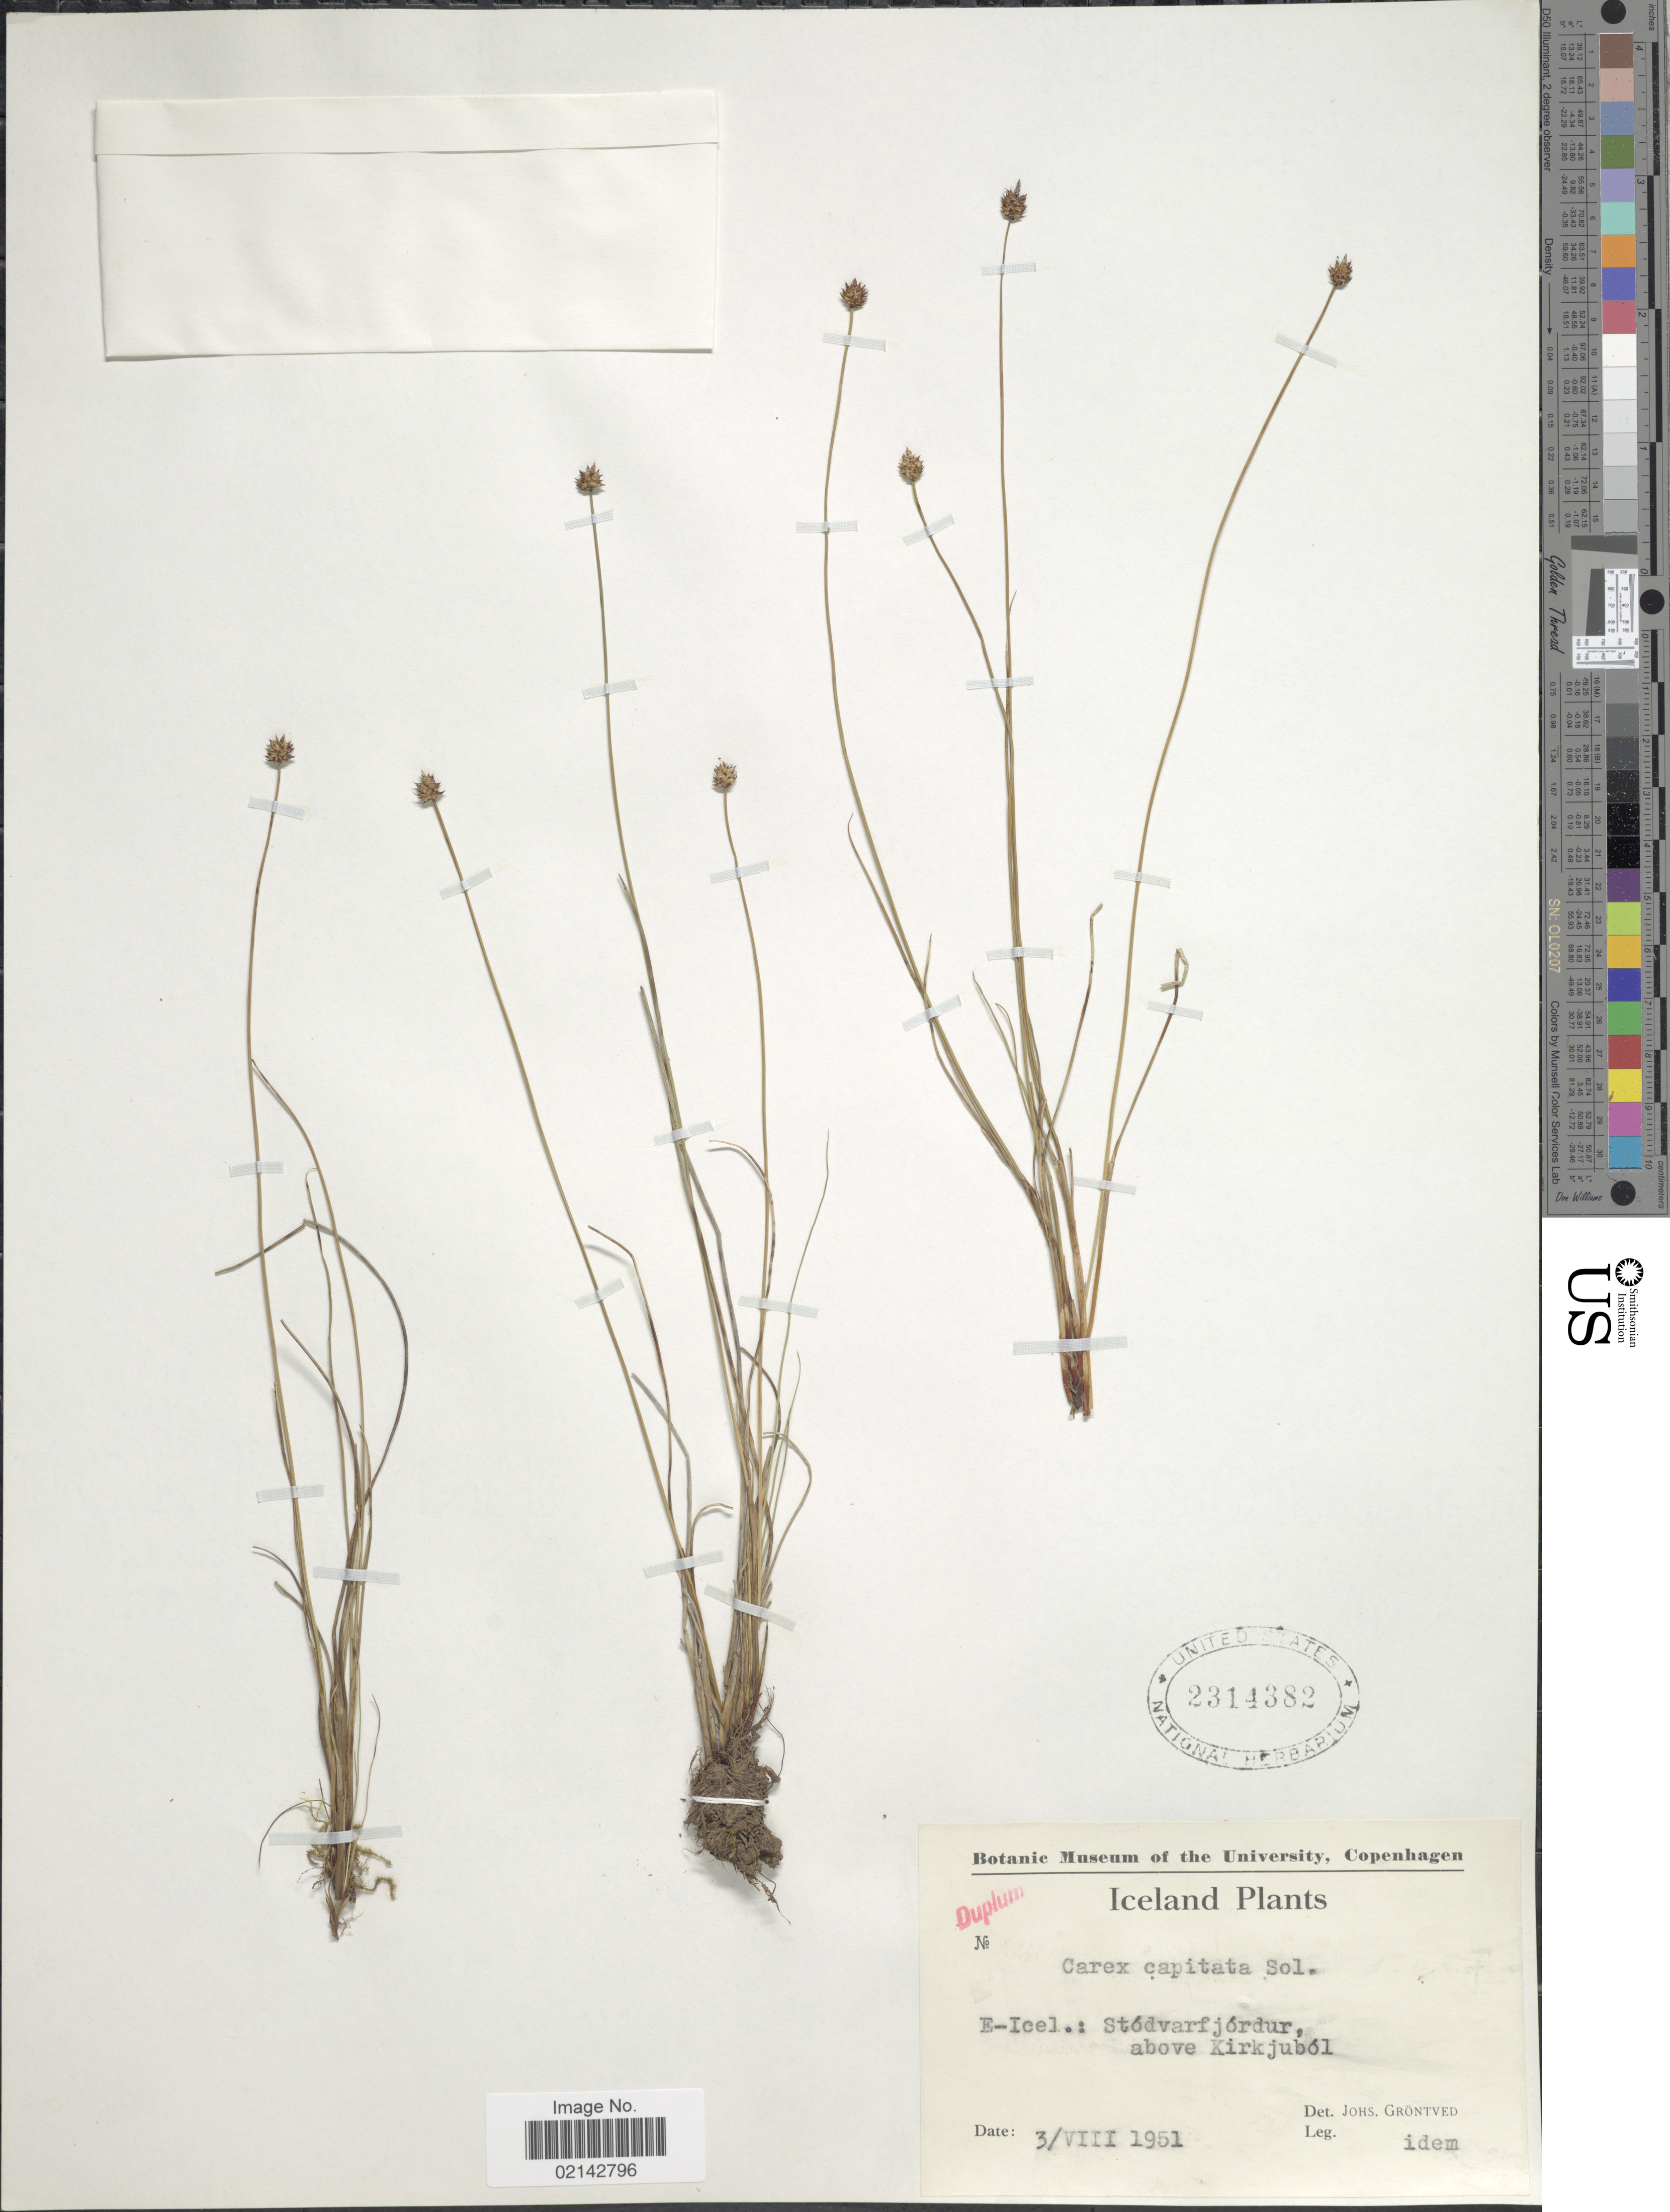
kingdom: Plantae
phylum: Tracheophyta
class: Liliopsida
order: Poales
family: Cyperaceae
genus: Carex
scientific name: Carex capitata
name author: L.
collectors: J. Gröntved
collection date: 1951-08-03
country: Iceland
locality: E-Icel.: Stodvarfjordur, above Kirkjubol.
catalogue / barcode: US 2314382